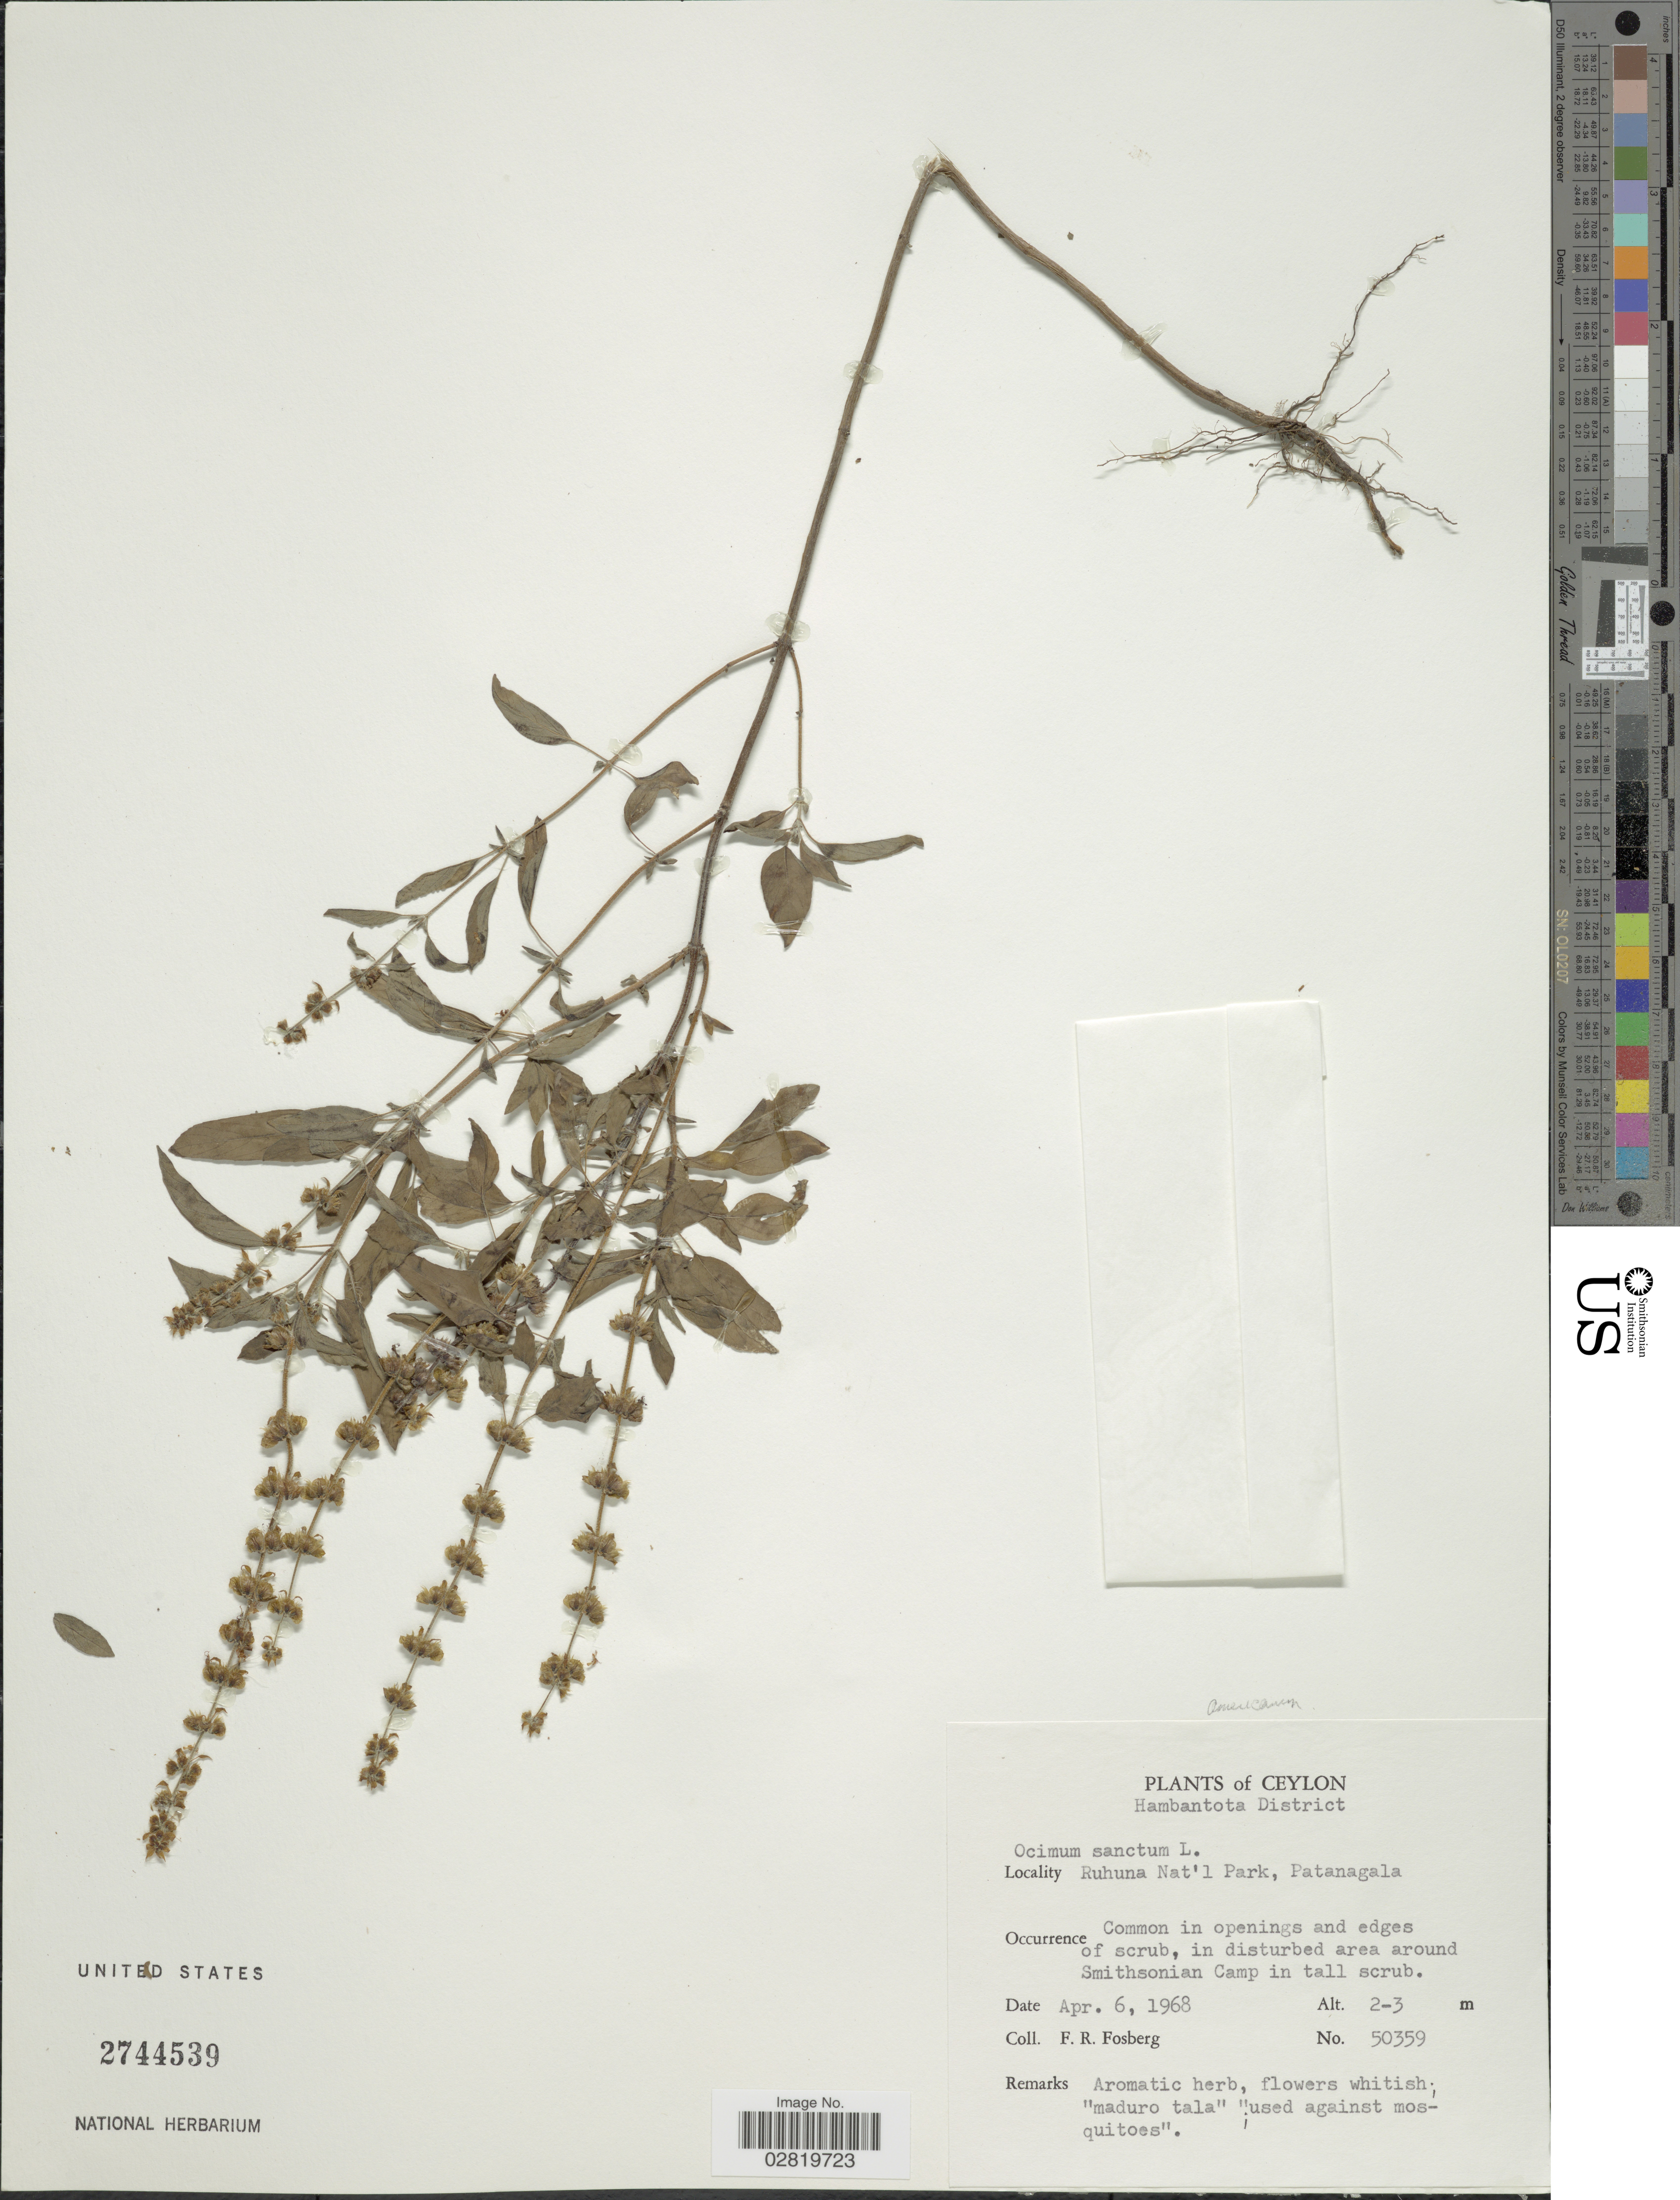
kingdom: Plantae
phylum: Tracheophyta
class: Magnoliopsida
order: Lamiales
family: Lamiaceae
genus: Ocimum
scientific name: Ocimum americanum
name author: L.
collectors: F. R. Fosberg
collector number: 50359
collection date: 1968-04-06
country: Sri Lanka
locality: Ceylon, Hambantota District, Ruhuna Nat'l Park, Patanagala, in disturbed area round Smithsonian Camp in tall scrub.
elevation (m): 2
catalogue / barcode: US 2744529